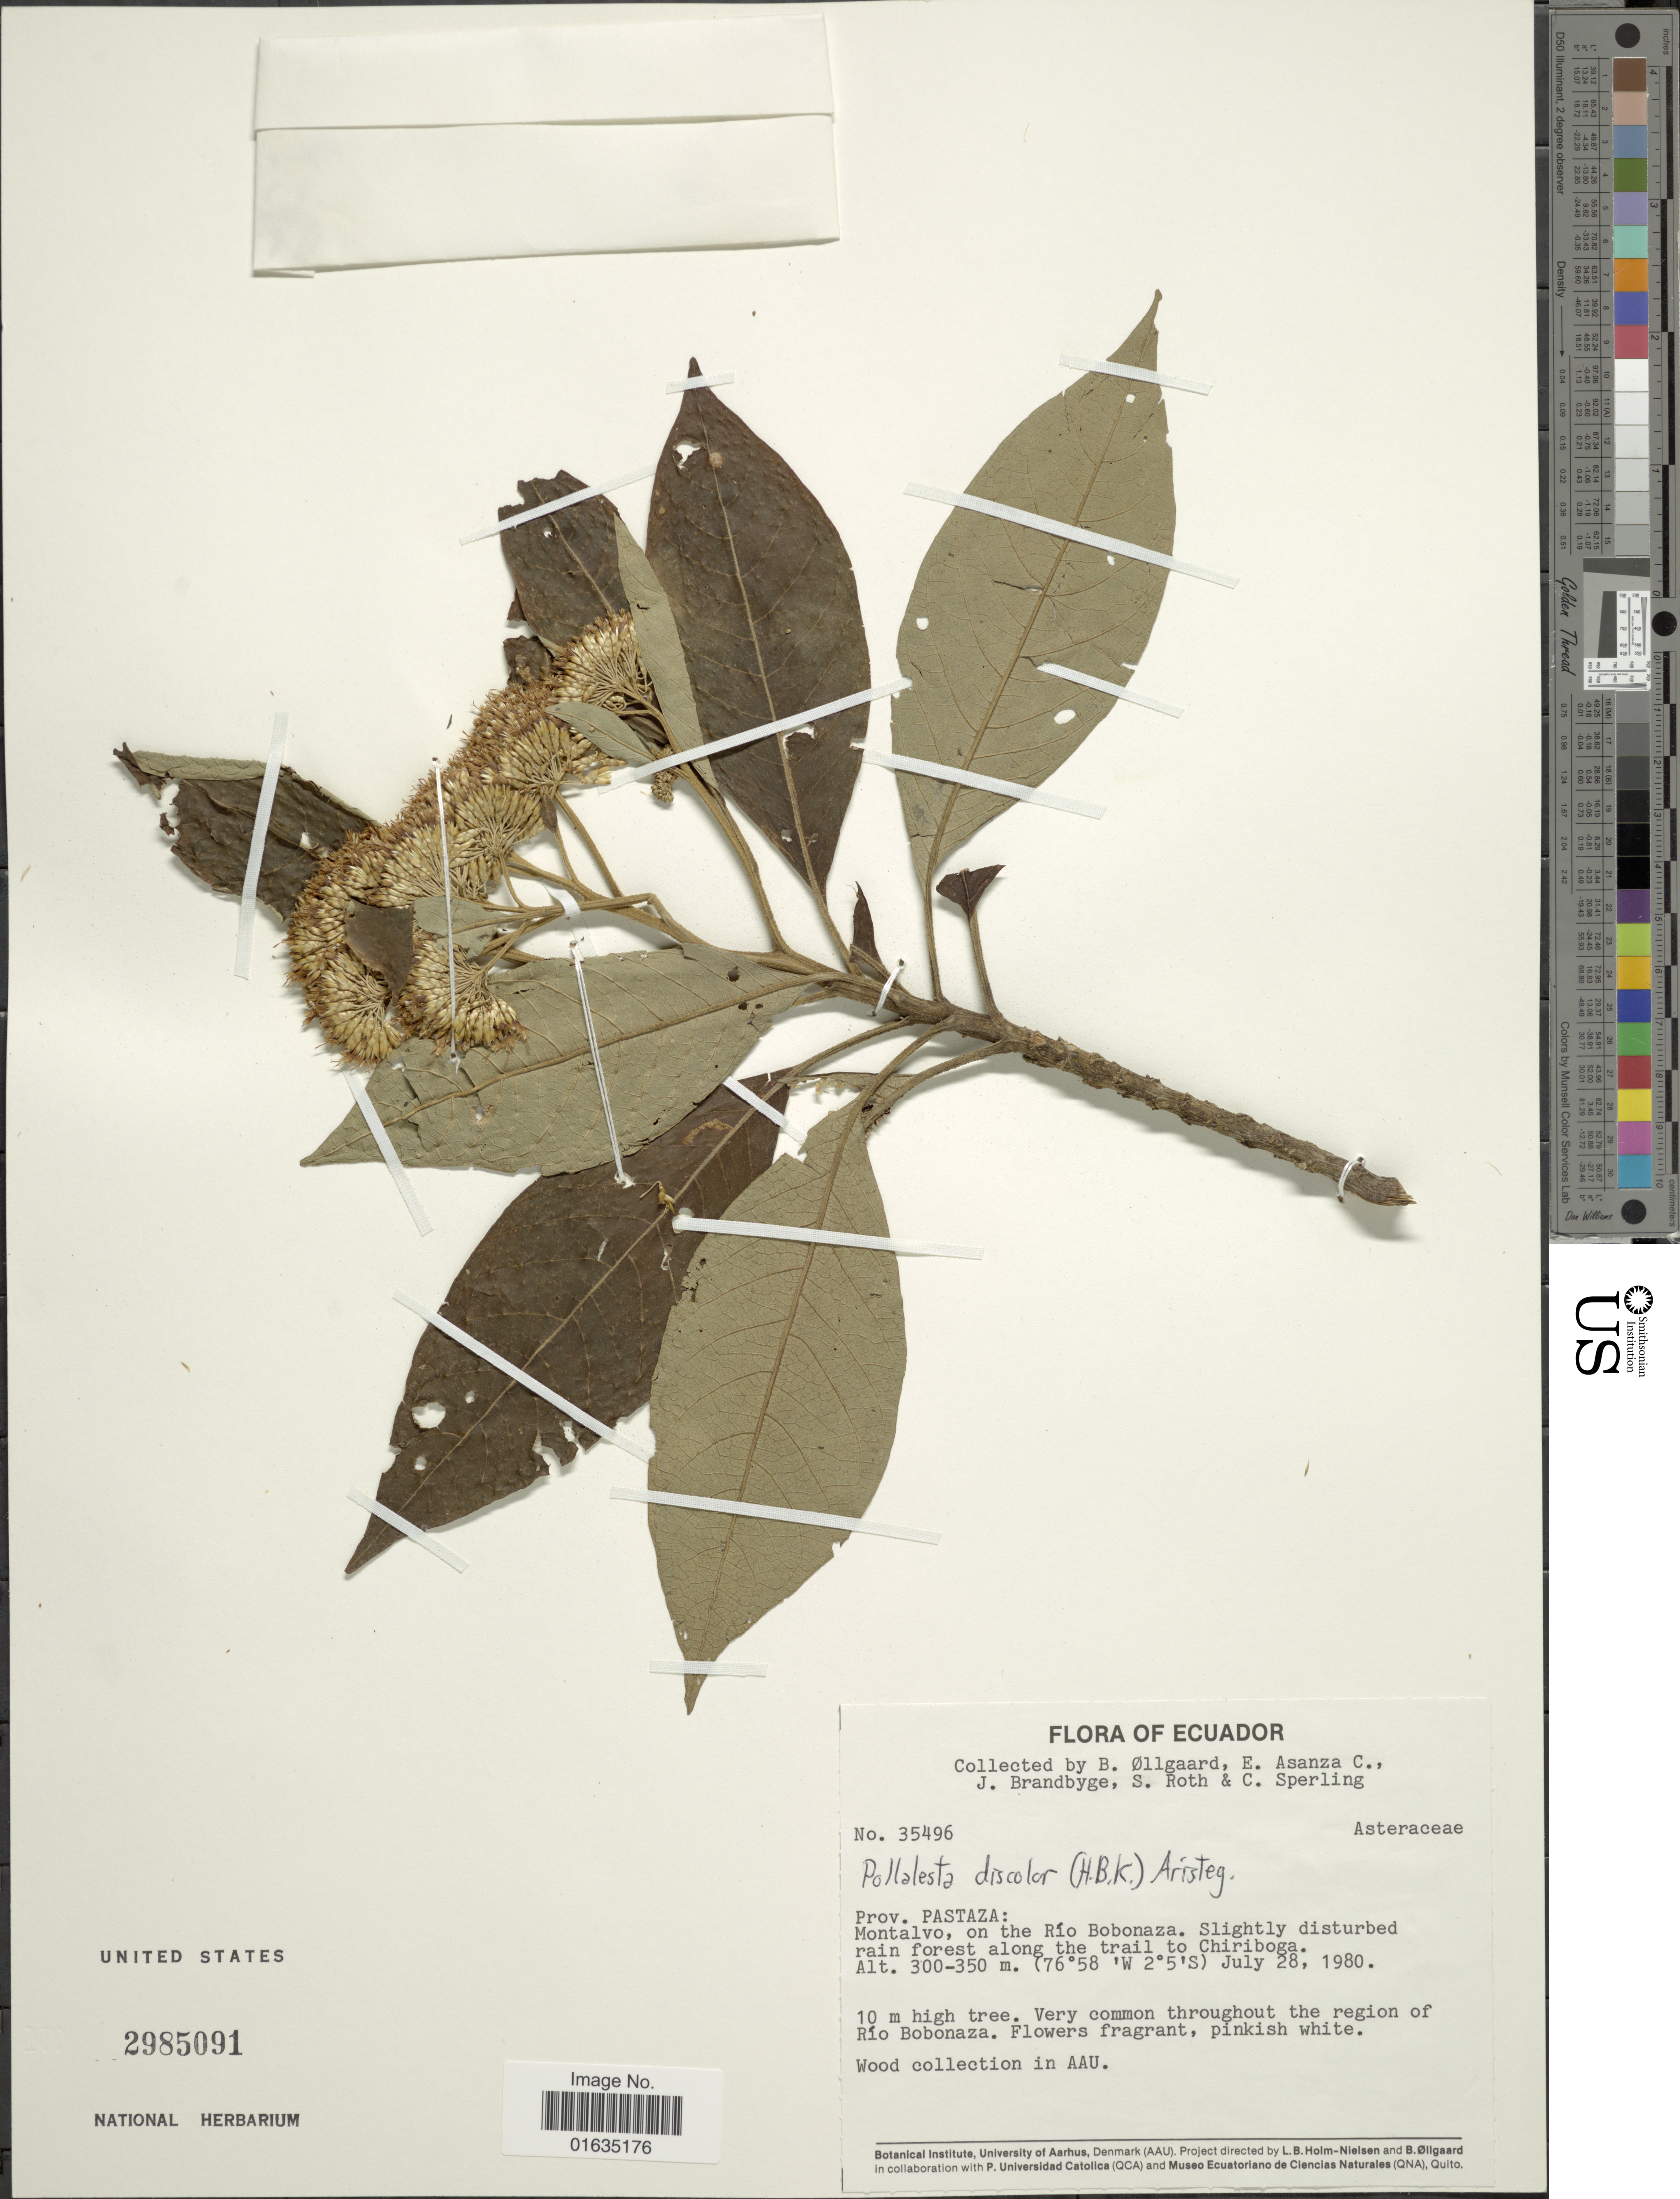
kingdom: Plantae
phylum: Tracheophyta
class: Magnoliopsida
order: Asterales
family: Asteraceae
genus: Pollalesta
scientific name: Pollalesta discolor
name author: (Kunth) Aristeg.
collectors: B. Øllgaard, E. Asanza C., J. Brandbyge, S. Roth & C. Sperling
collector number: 35496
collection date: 1980-07-28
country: Ecuador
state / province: Pastaza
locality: Prov. Pastaza, Montalvo, on the Rio Bobonaza, along the trail to Chiriboga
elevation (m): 300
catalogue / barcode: US 2985091